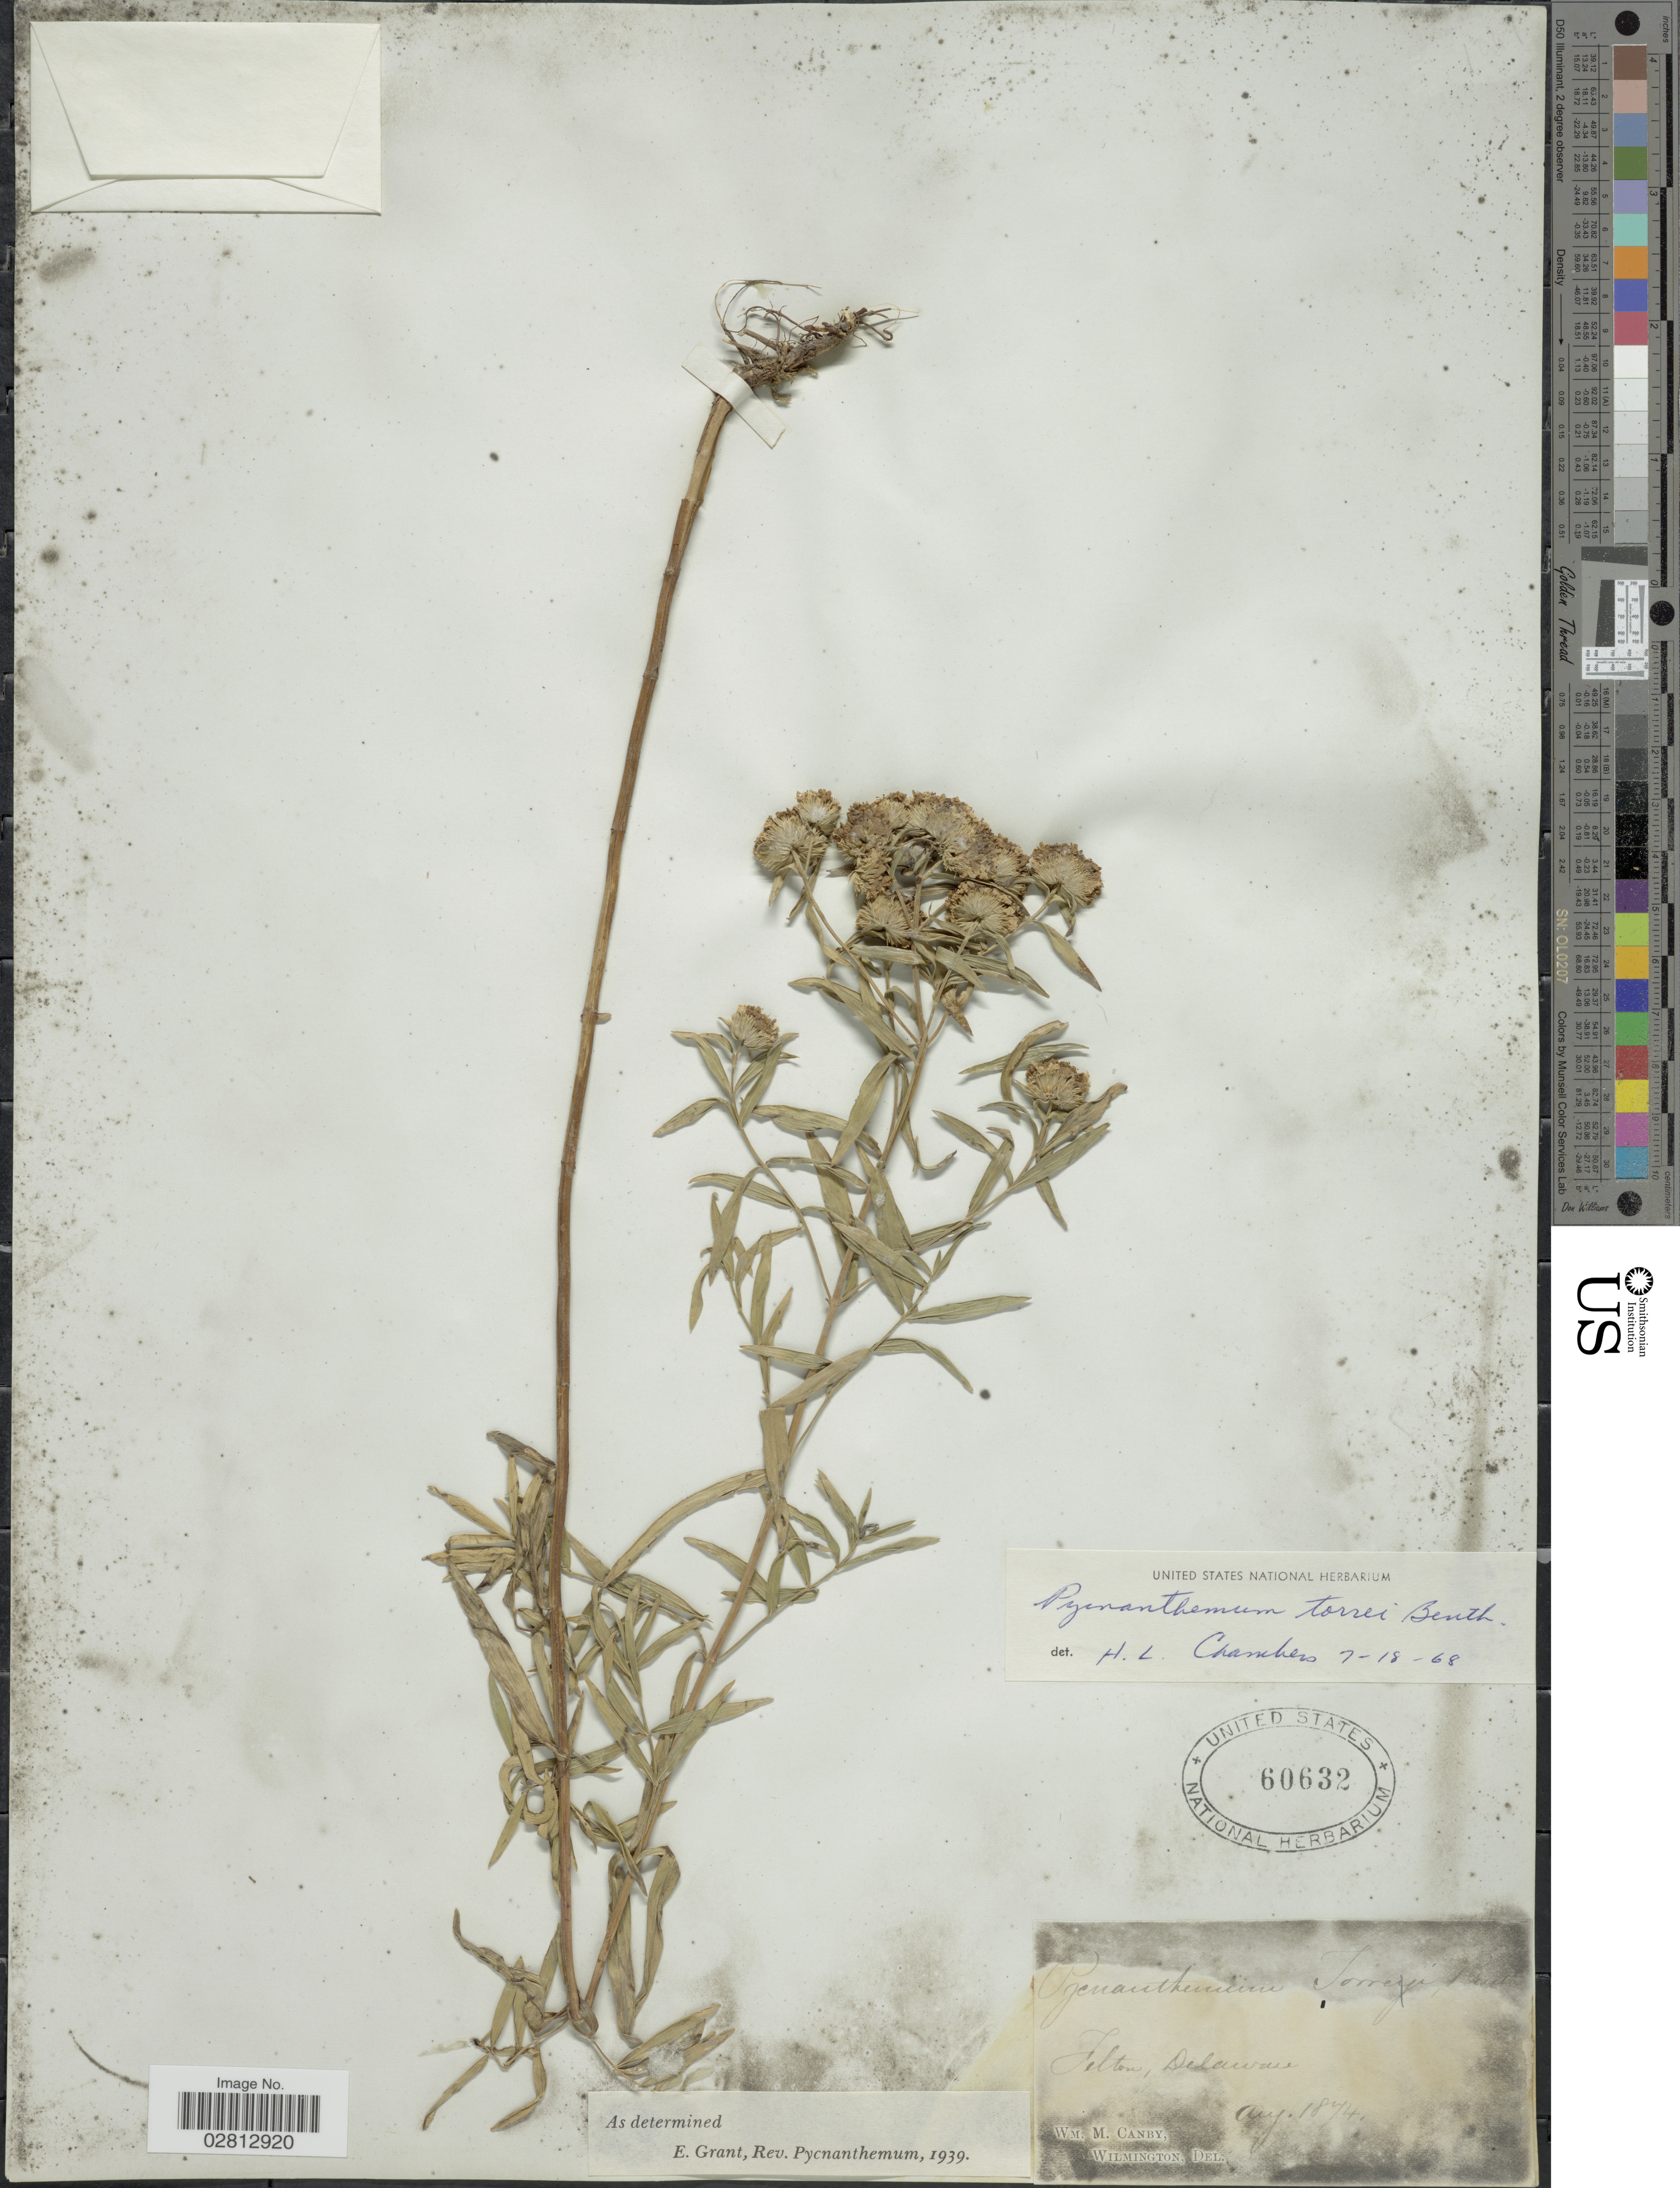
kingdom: Plantae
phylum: Tracheophyta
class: Magnoliopsida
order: Lamiales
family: Lamiaceae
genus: Pycnanthemum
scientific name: Pycnanthemum torreyi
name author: Benth.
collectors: W. M. Canby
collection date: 1974-08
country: United States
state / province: Delaware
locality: Felton.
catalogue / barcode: US 60632